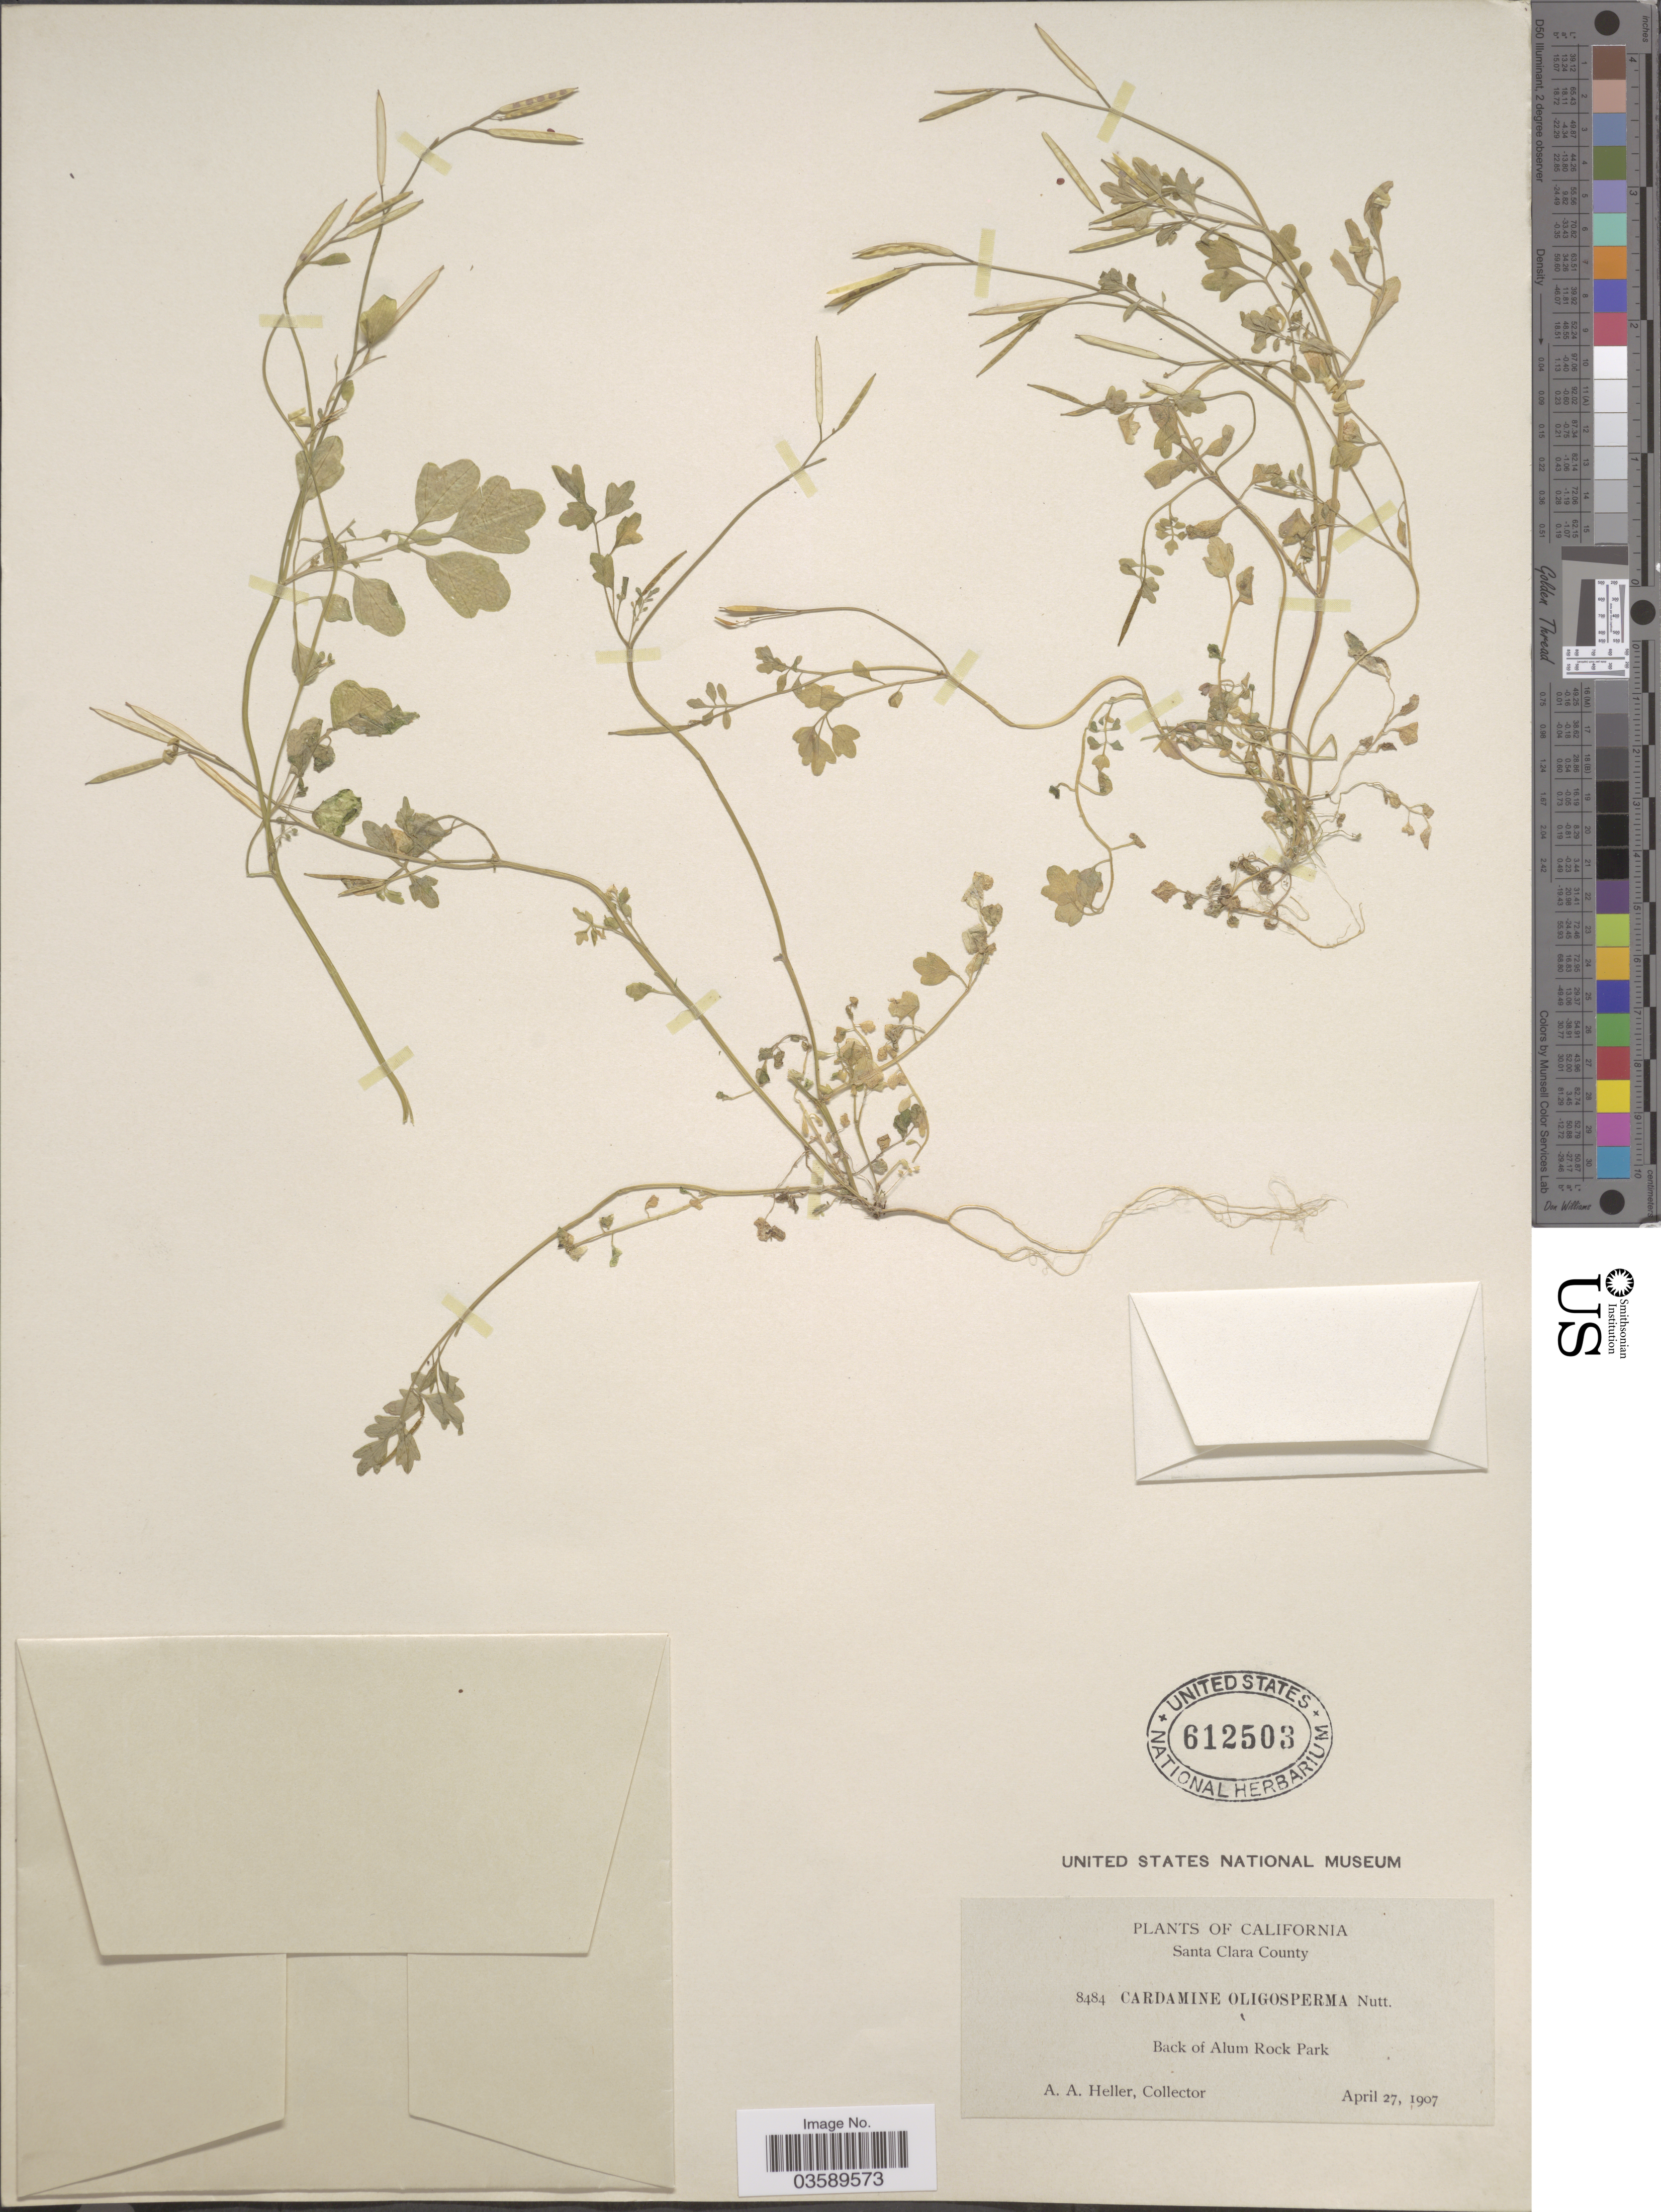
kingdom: Plantae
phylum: Tracheophyta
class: Magnoliopsida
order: Brassicales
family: Brassicaceae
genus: Cardamine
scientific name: Cardamine oligosperma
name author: Nutt.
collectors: A. A. Heller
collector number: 8484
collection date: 1907-04-27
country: United States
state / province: California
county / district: Santa Clara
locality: Santa Clara County. Back of Alum Rock Park.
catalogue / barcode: US 612503